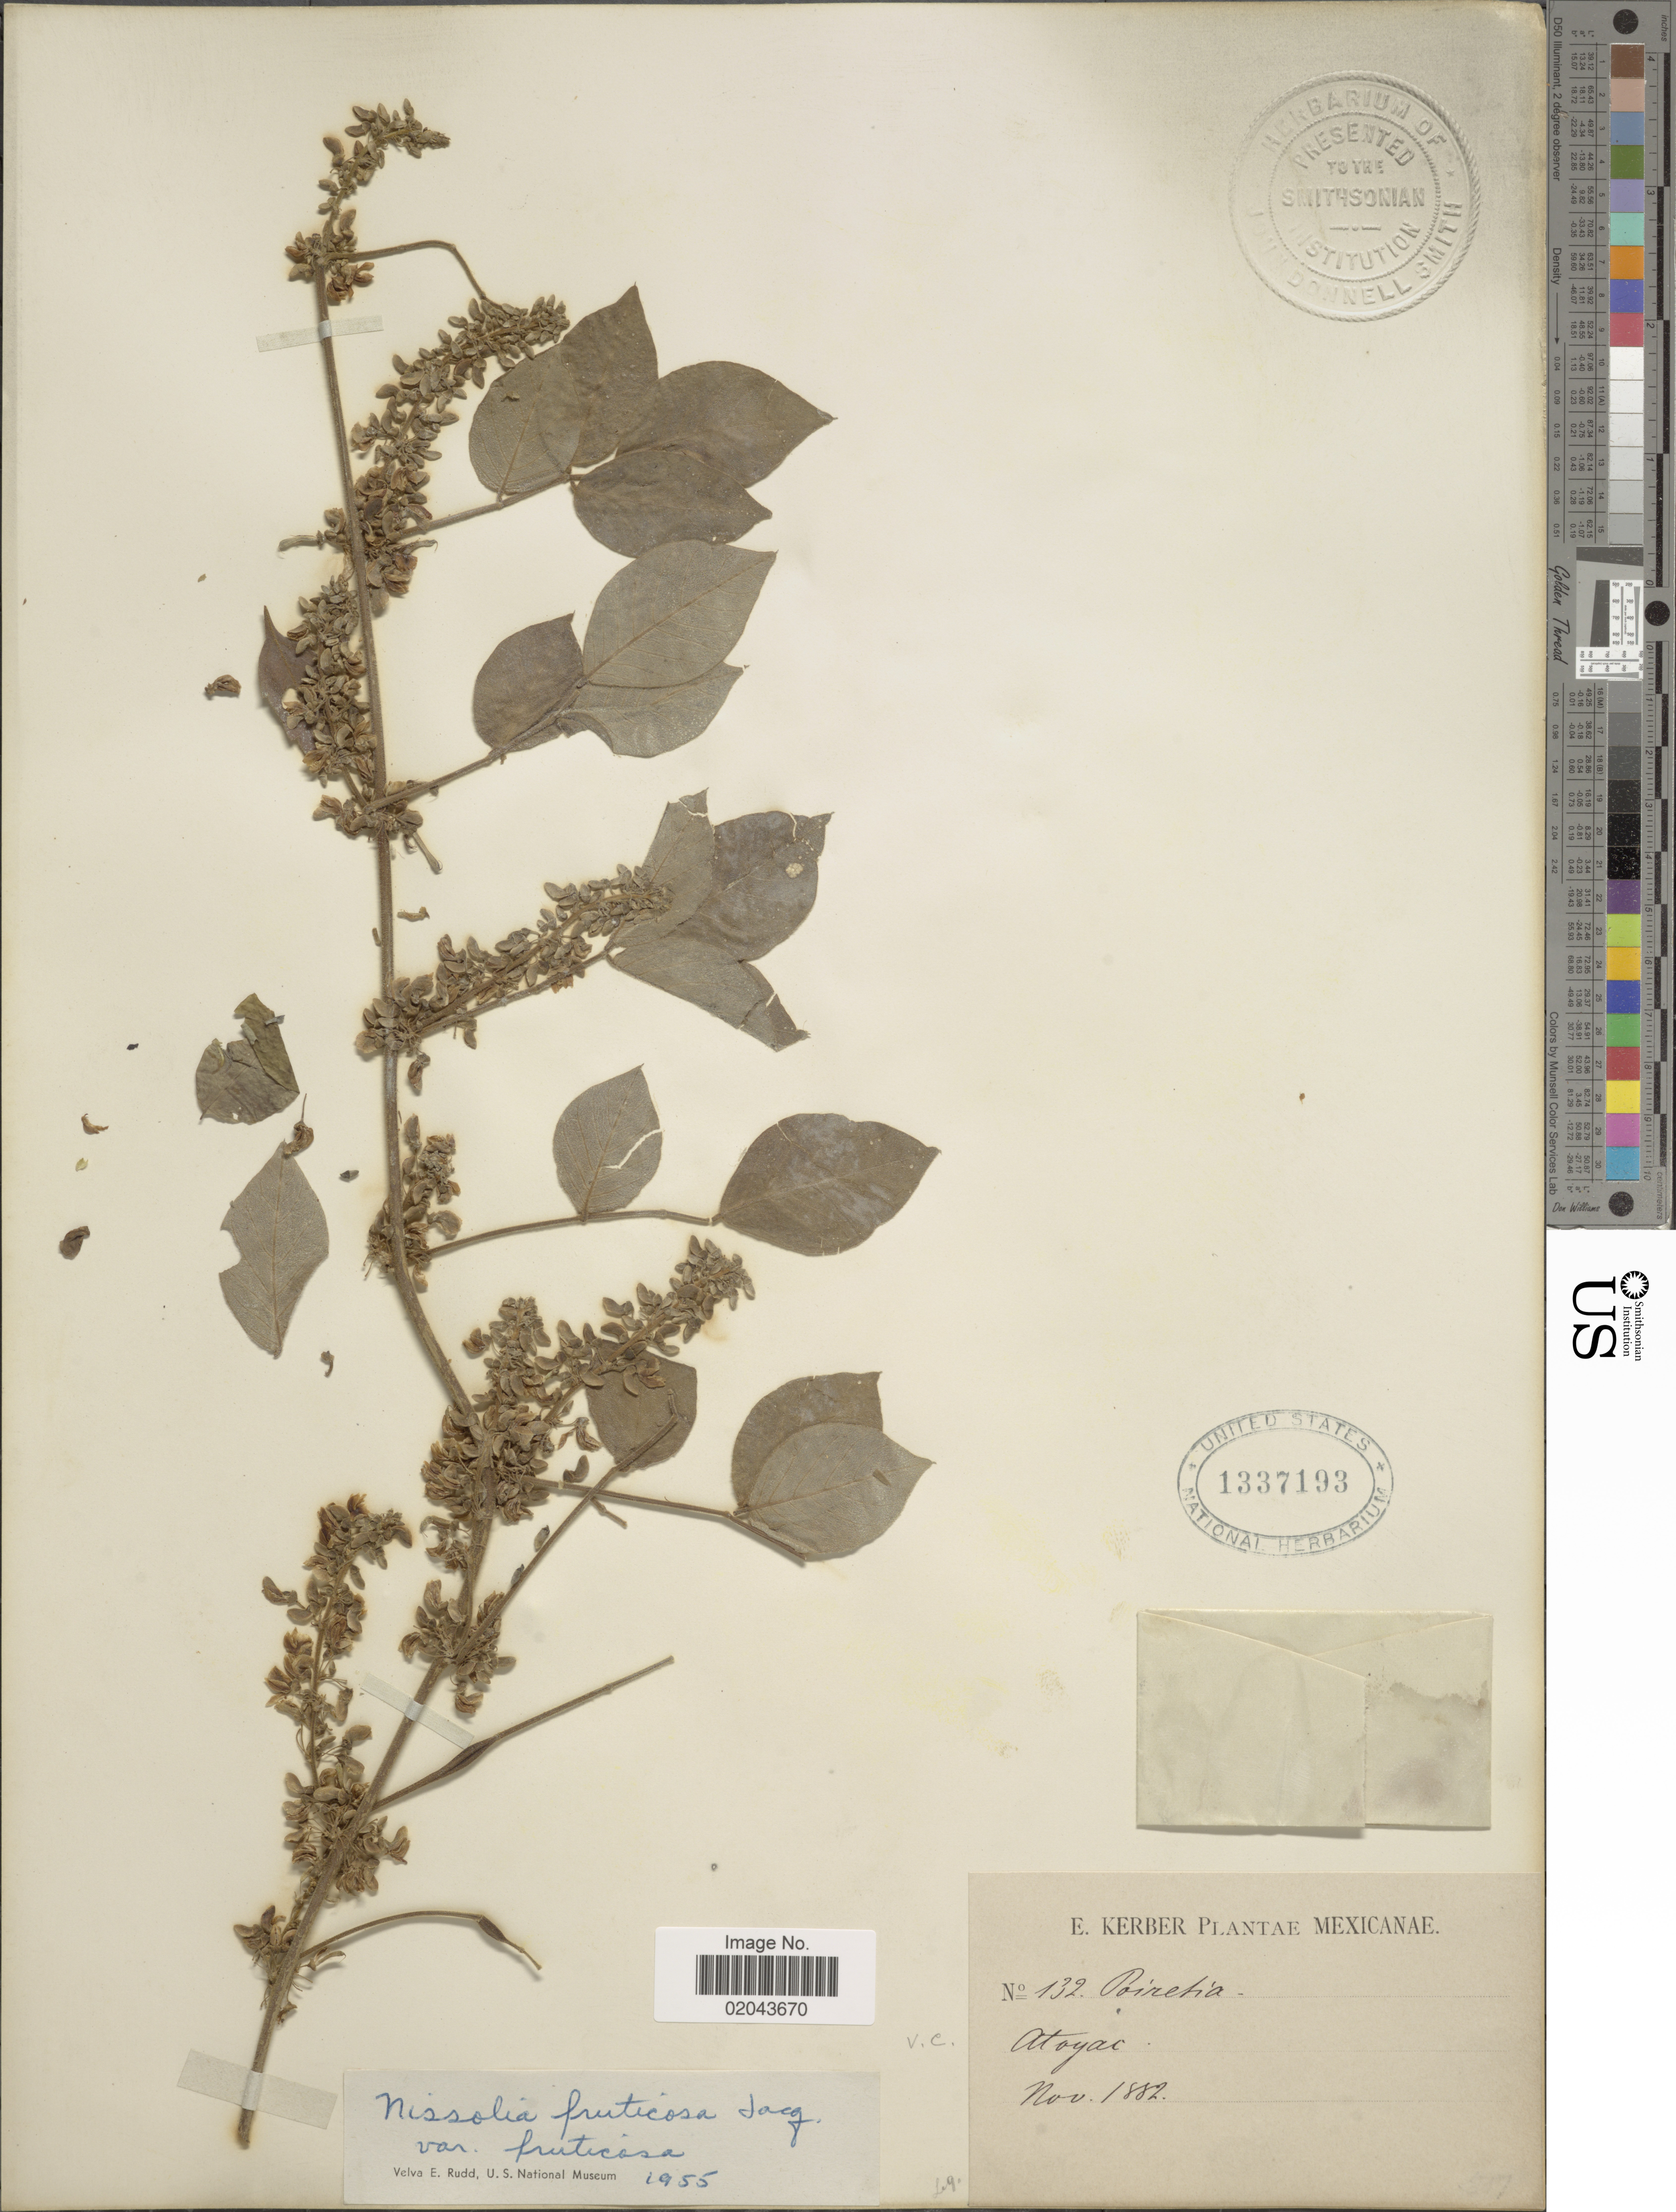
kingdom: Plantae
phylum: Tracheophyta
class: Magnoliopsida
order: Fabales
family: Fabaceae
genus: Nissolia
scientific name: Nissolia fruticosa var. fruticosa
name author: Jacq.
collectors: E. Kerber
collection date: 1882-11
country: Mexico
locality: Atoyac.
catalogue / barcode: US 1337193